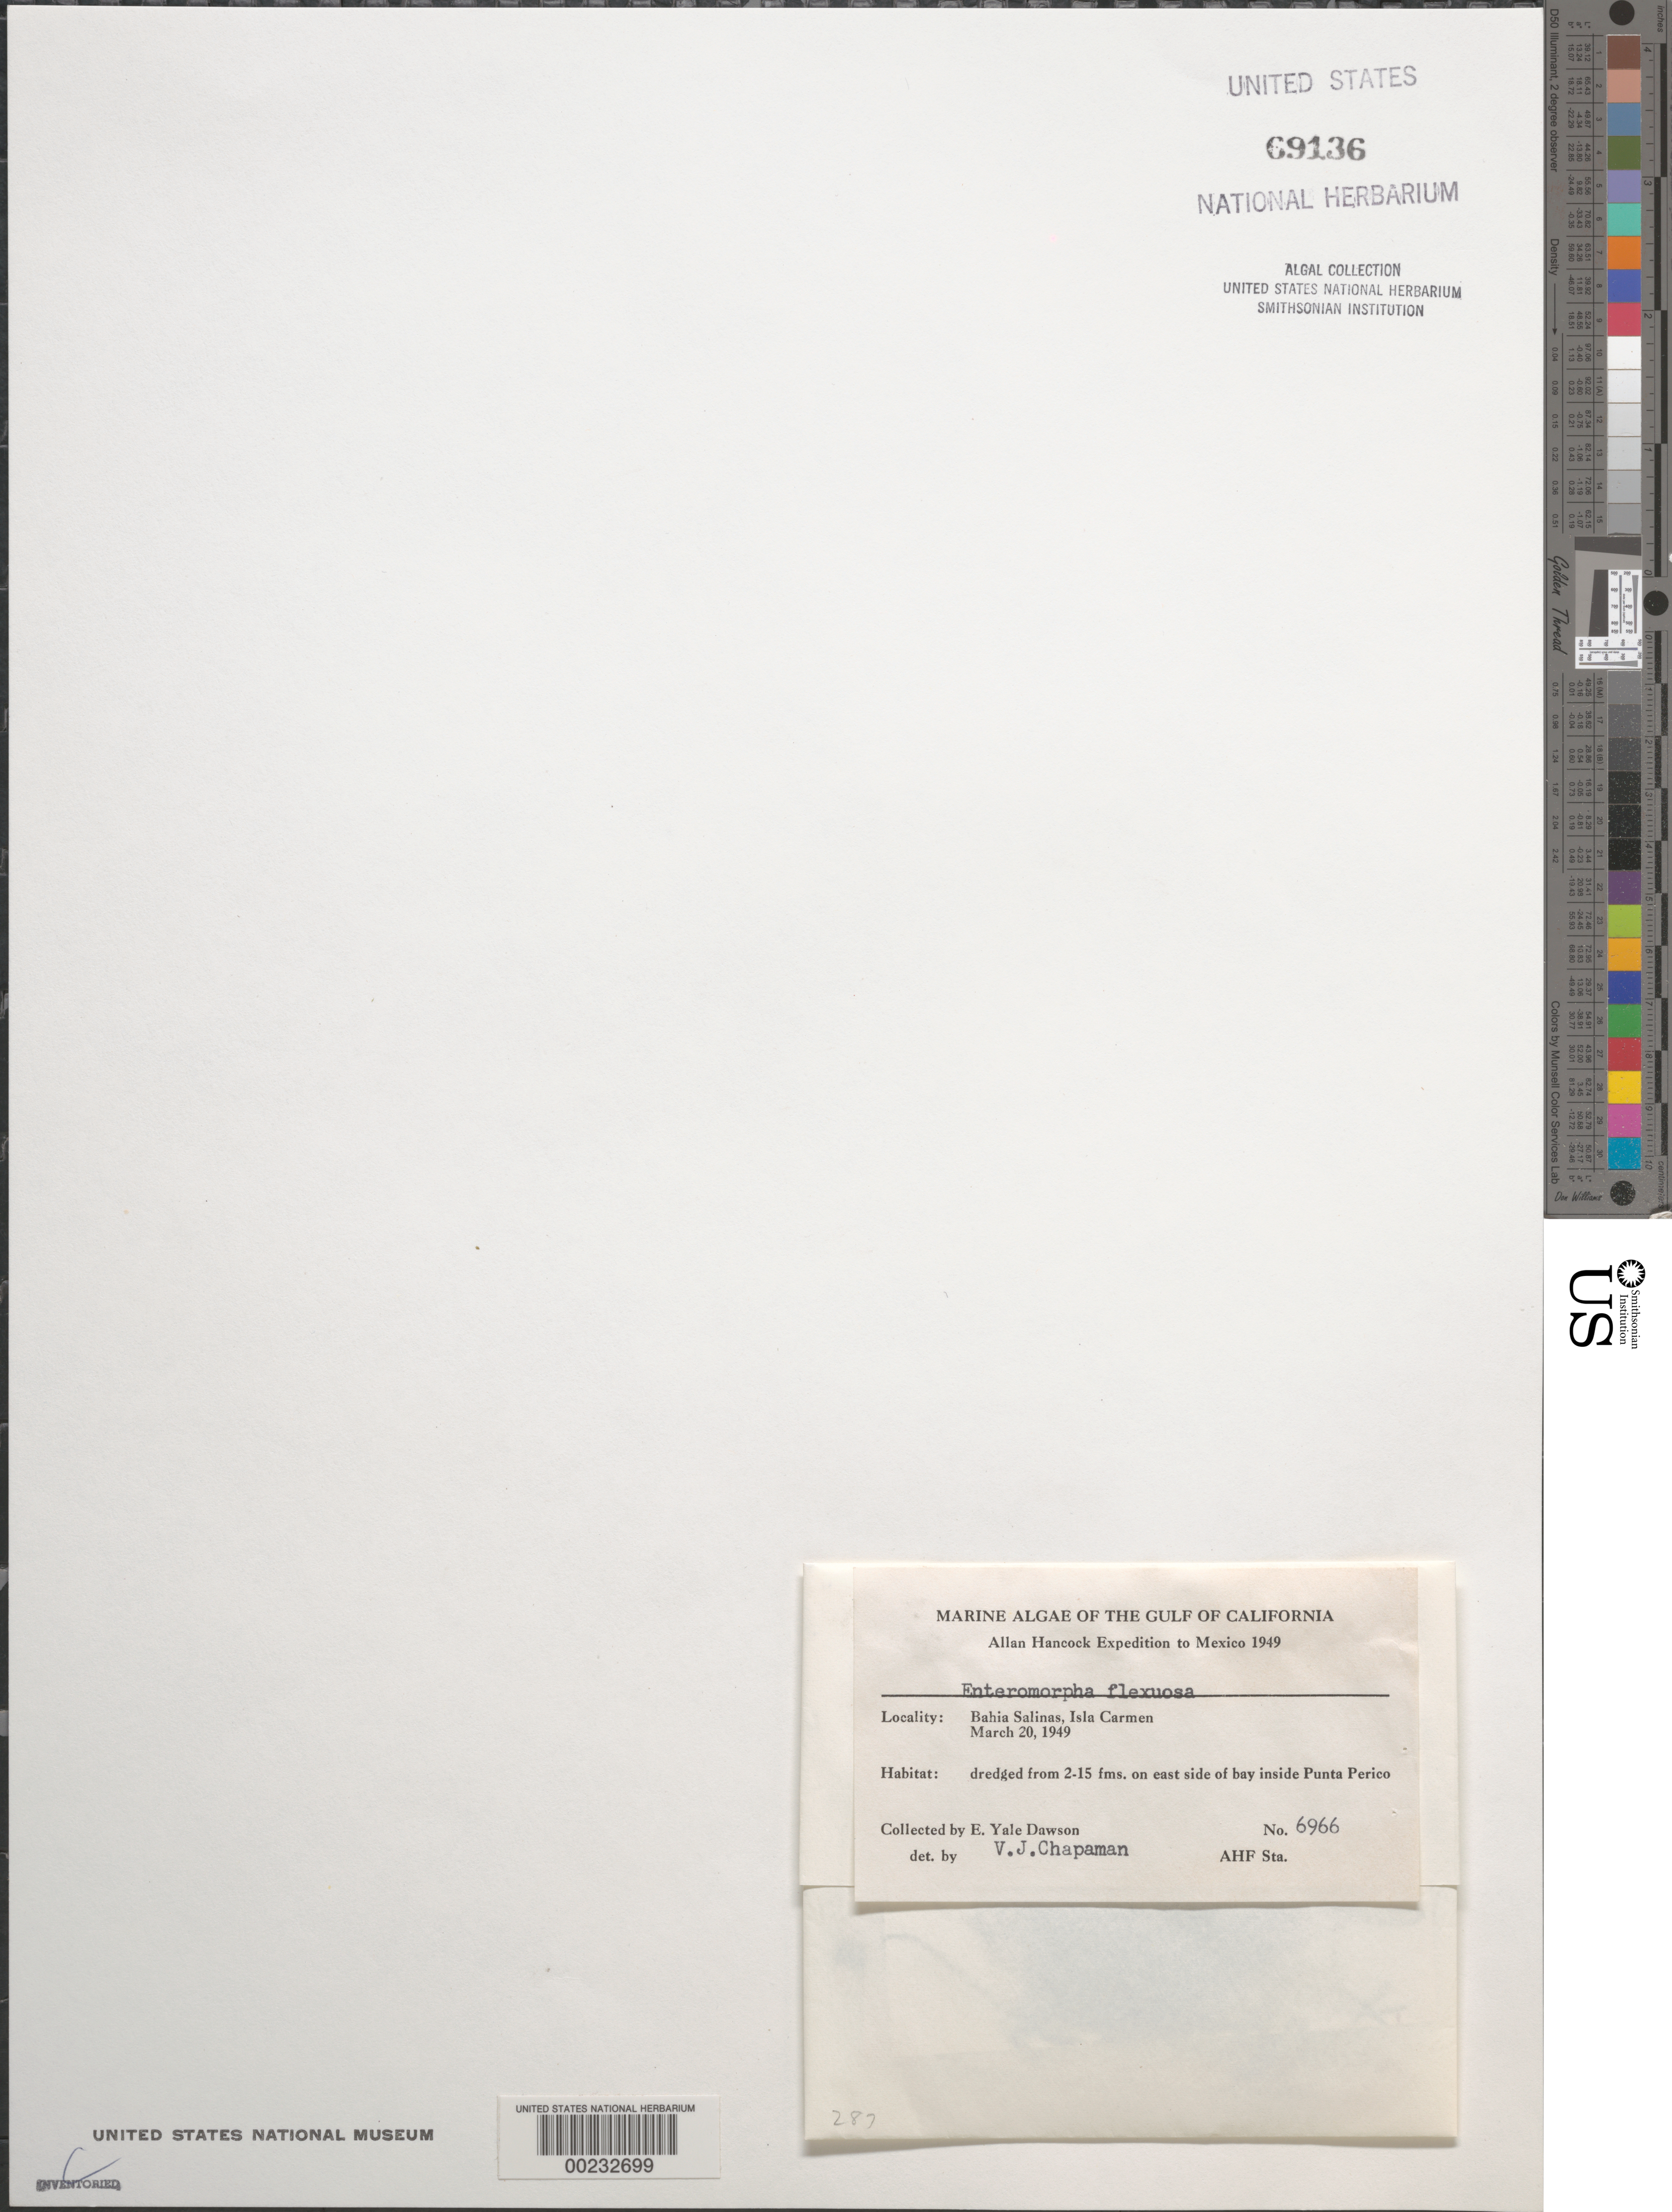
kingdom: Plantae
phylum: Chlorophyta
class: Ulvophyceae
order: Ulvales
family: Ulvaceae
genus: Ulva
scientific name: Ulva flexuosa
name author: Wulfen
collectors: E. Y. Dawson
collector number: EYD 6966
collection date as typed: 20 Mar 1949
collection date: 1949-03-20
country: Mexico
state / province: Baja California Sur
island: Isla Carmen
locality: Bahia Salinas (Salinas Bay), Punta Perico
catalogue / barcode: US 69136